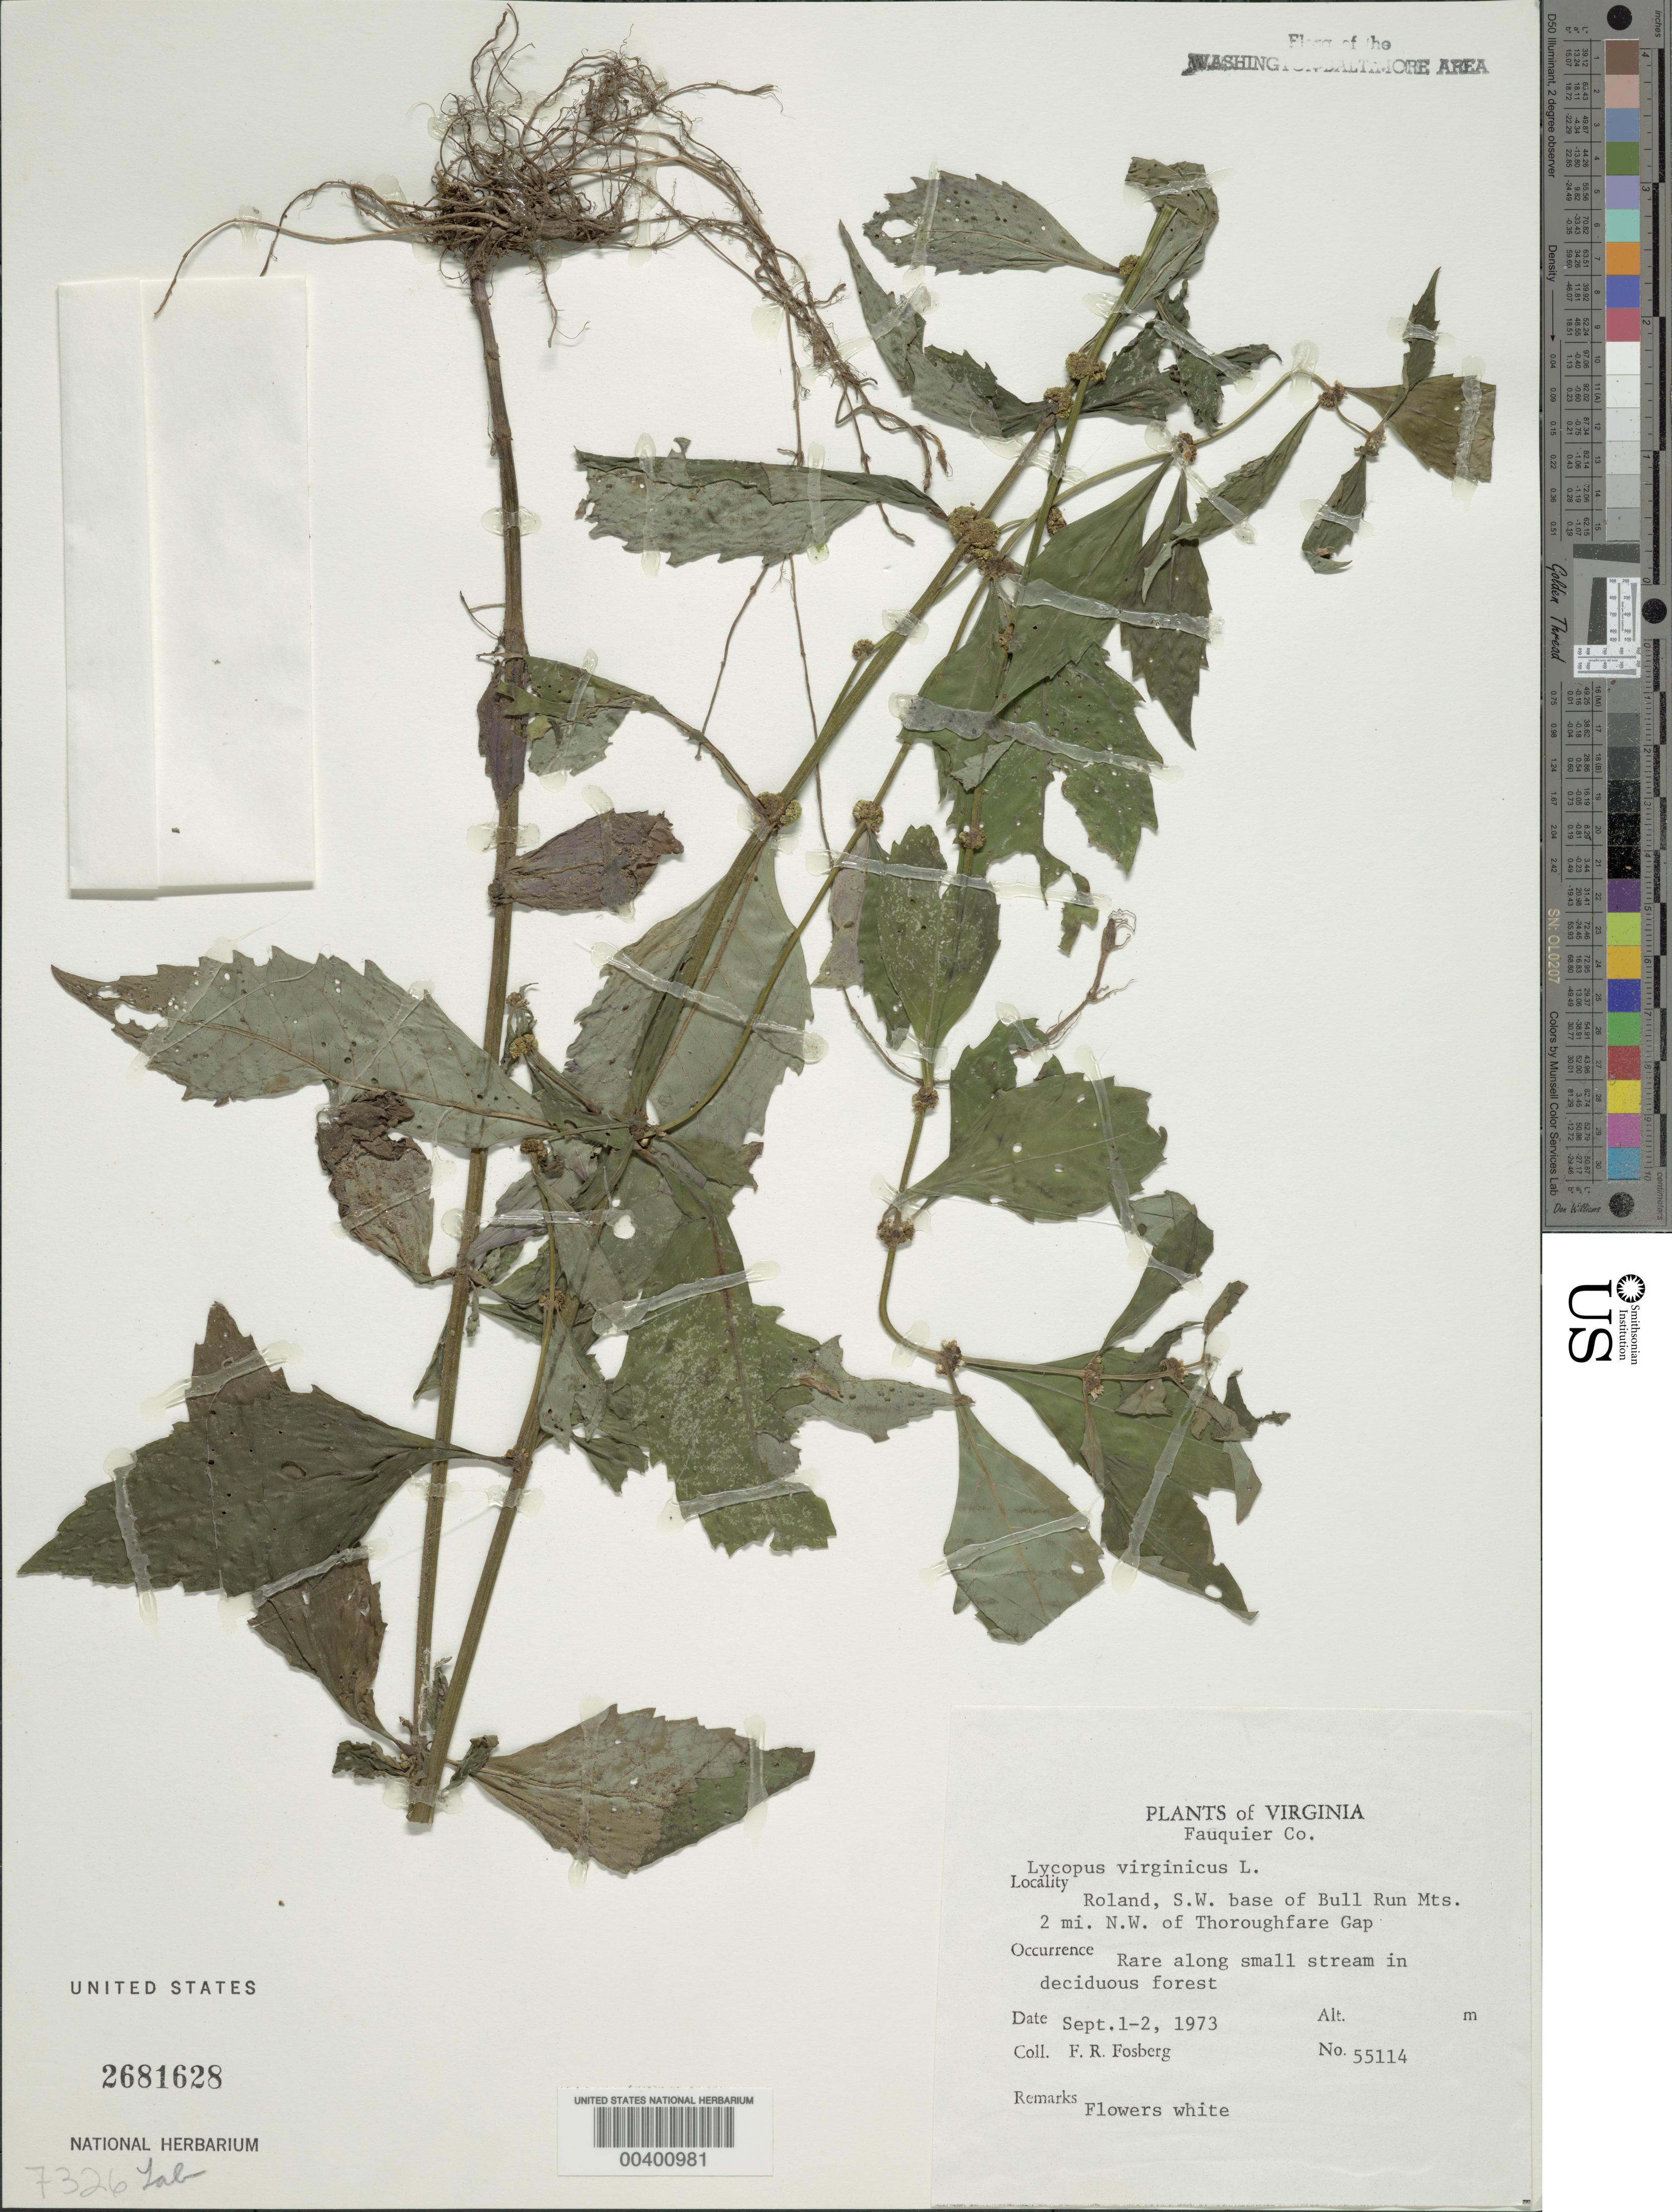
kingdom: Plantae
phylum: Tracheophyta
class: Magnoliopsida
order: Lamiales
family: Lamiaceae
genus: Lycopus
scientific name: Lycopus virginicus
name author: L.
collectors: F. R. Fosberg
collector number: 55114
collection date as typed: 01 Sep 1973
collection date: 1973-09-01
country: United States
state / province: Virginia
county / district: Fauquier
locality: Roland, southwest base of Bull Run Mts.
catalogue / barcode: US 2681628